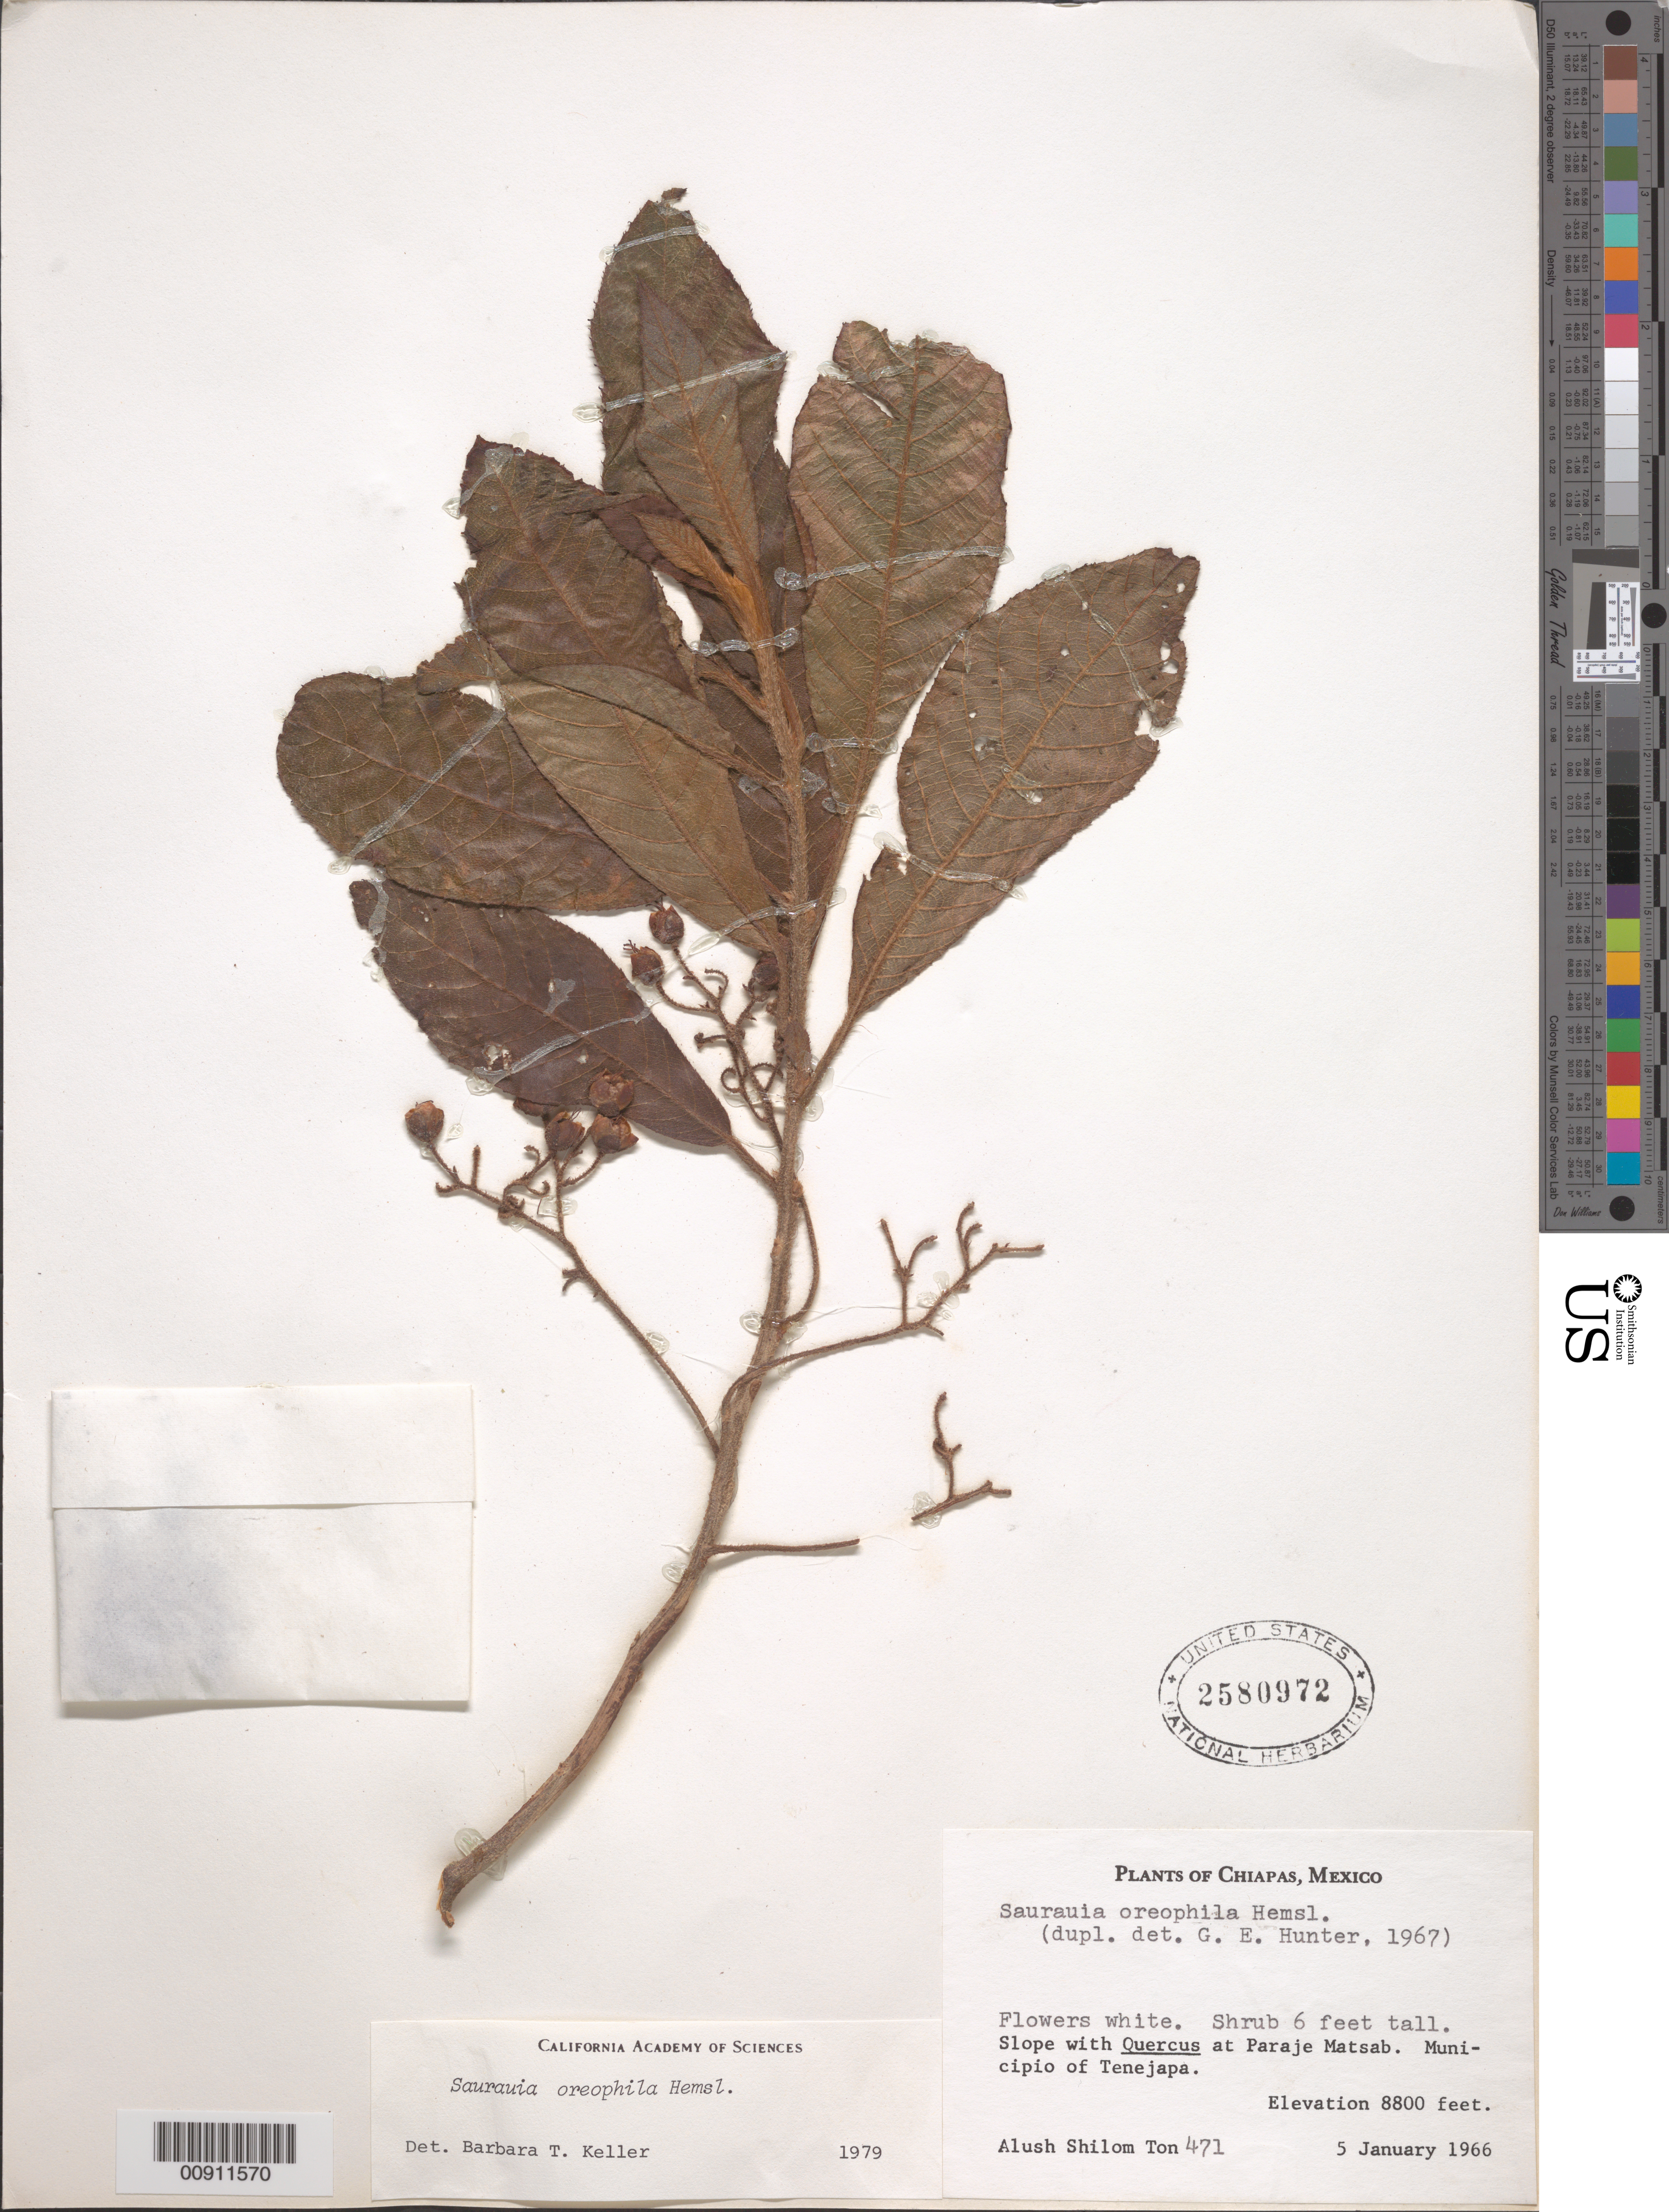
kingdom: Plantae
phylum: Tracheophyta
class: Magnoliopsida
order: Ericales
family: Actinidiaceae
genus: Saurauia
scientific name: Saurauia oreophila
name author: Hemsl.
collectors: A. Shilom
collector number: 471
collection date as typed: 05 Jan 1966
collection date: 1966-01-05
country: Mexico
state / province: Chiapas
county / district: Tenejapa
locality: At paraje Matsab. Municipio of Tenejapa, Chiapas.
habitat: Slope with Quercus.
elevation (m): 2682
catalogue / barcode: US 2580972